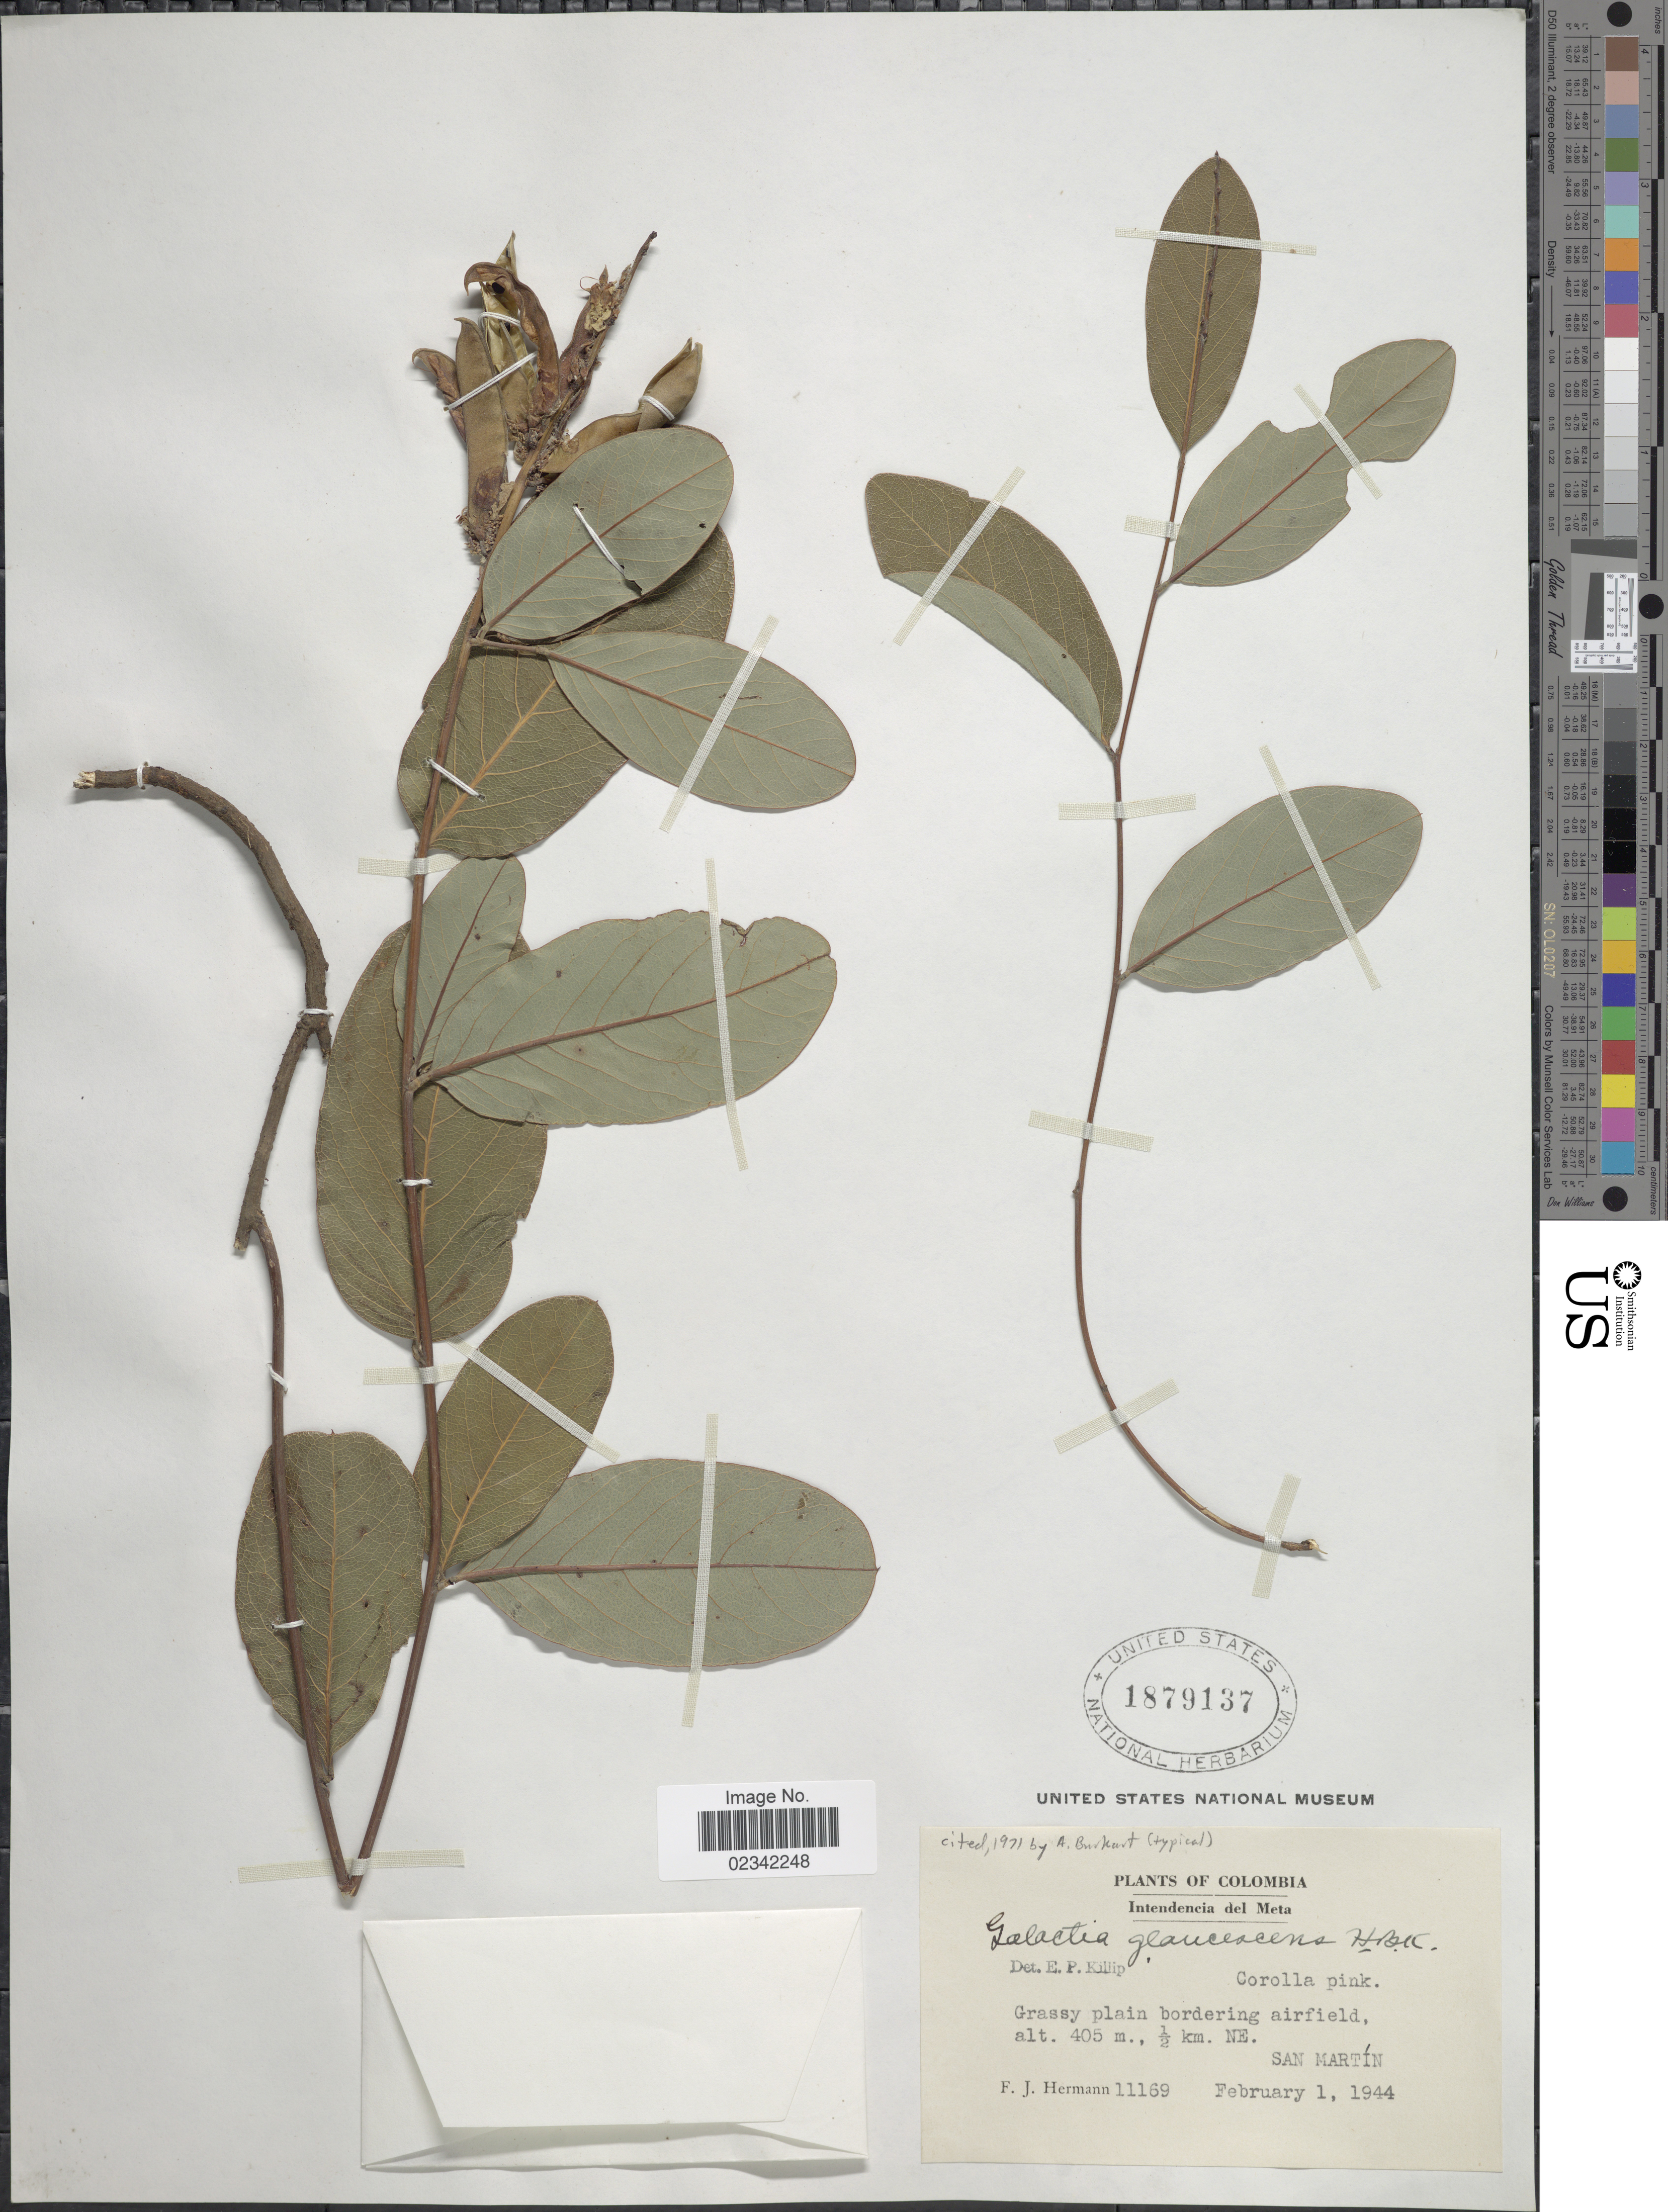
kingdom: Plantae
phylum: Tracheophyta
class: Magnoliopsida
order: Fabales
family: Fabaceae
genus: Galactia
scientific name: Galactia glaucescens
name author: Kunth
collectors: F. J. Hermann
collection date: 1944-02-01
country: Colombia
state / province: Meta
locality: Intendencia del Meta, ½ km. NE. San Martin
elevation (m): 405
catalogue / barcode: US 1879137